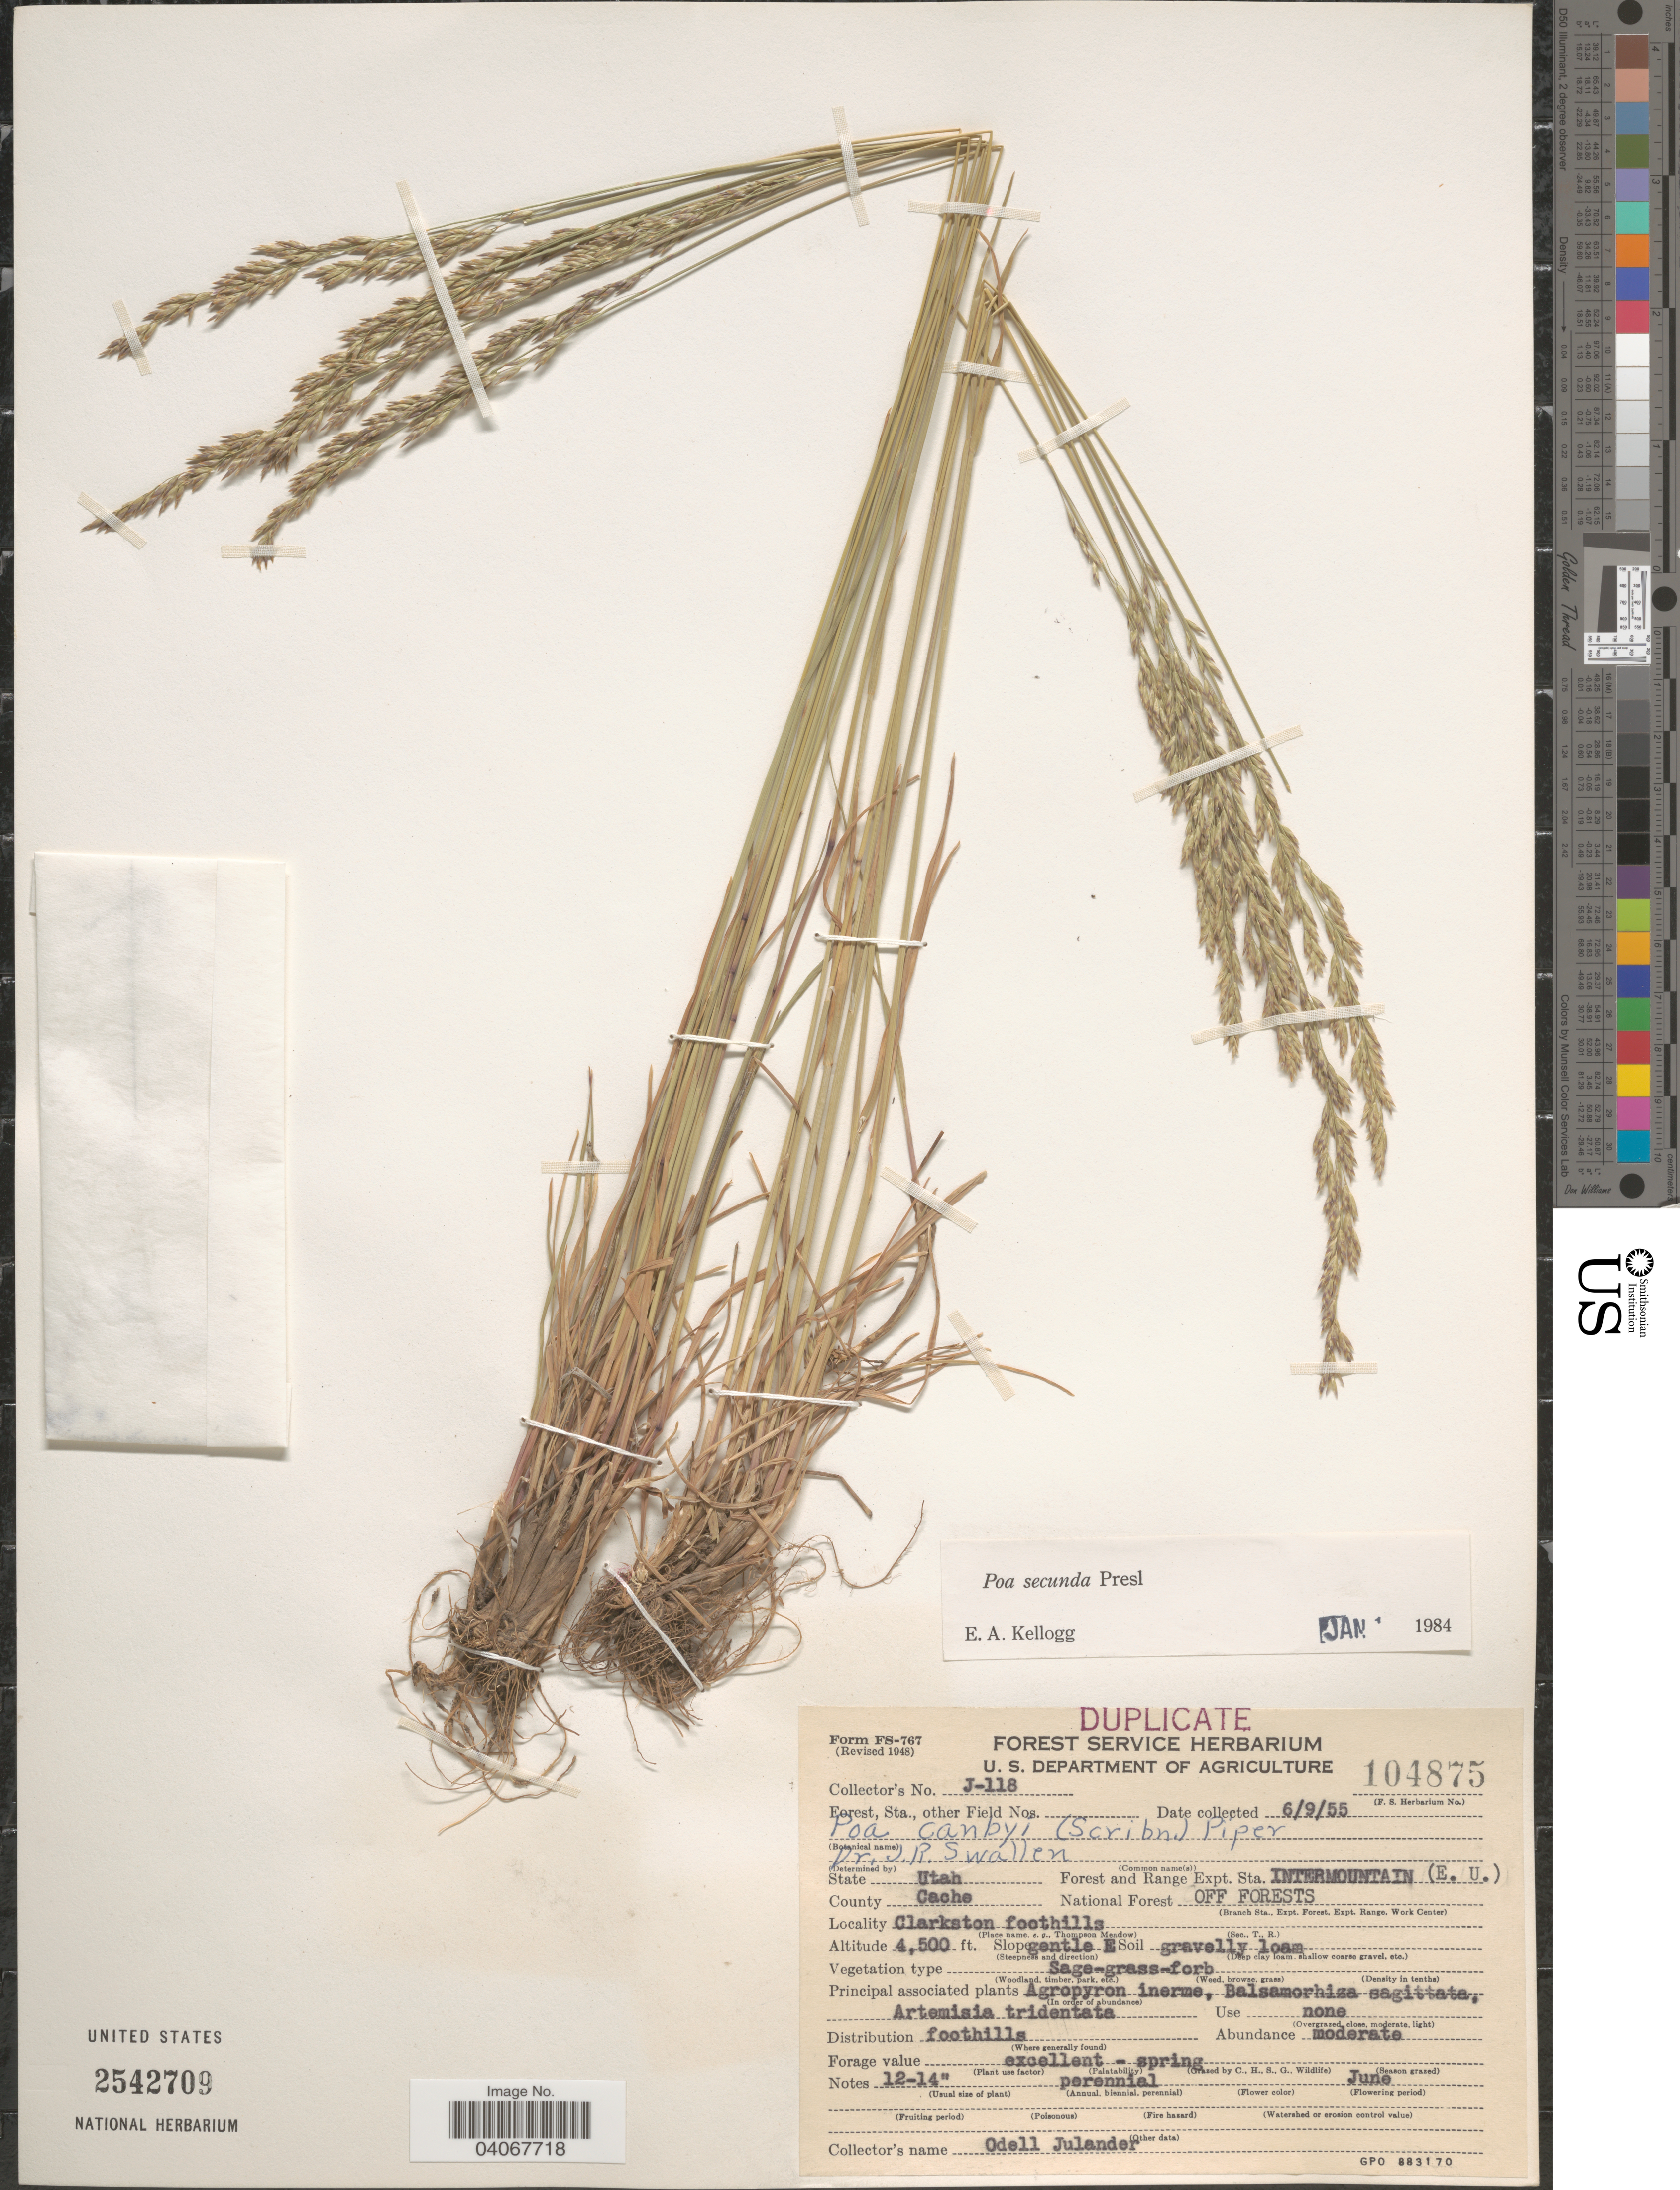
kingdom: Plantae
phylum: Tracheophyta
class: Liliopsida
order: Poales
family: Poaceae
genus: Poa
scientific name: Poa secunda subsp. secunda var. secunda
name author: J. Presl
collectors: O. Julander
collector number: J-118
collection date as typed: Transcribed d/m/y: 9/6/55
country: United States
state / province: Utah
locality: Forest and Range Expt. Sta. Intermountain (E. U.). County Cache. National Forest Off Forests. Clarkston foothills.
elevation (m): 1372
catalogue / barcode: US 2542709